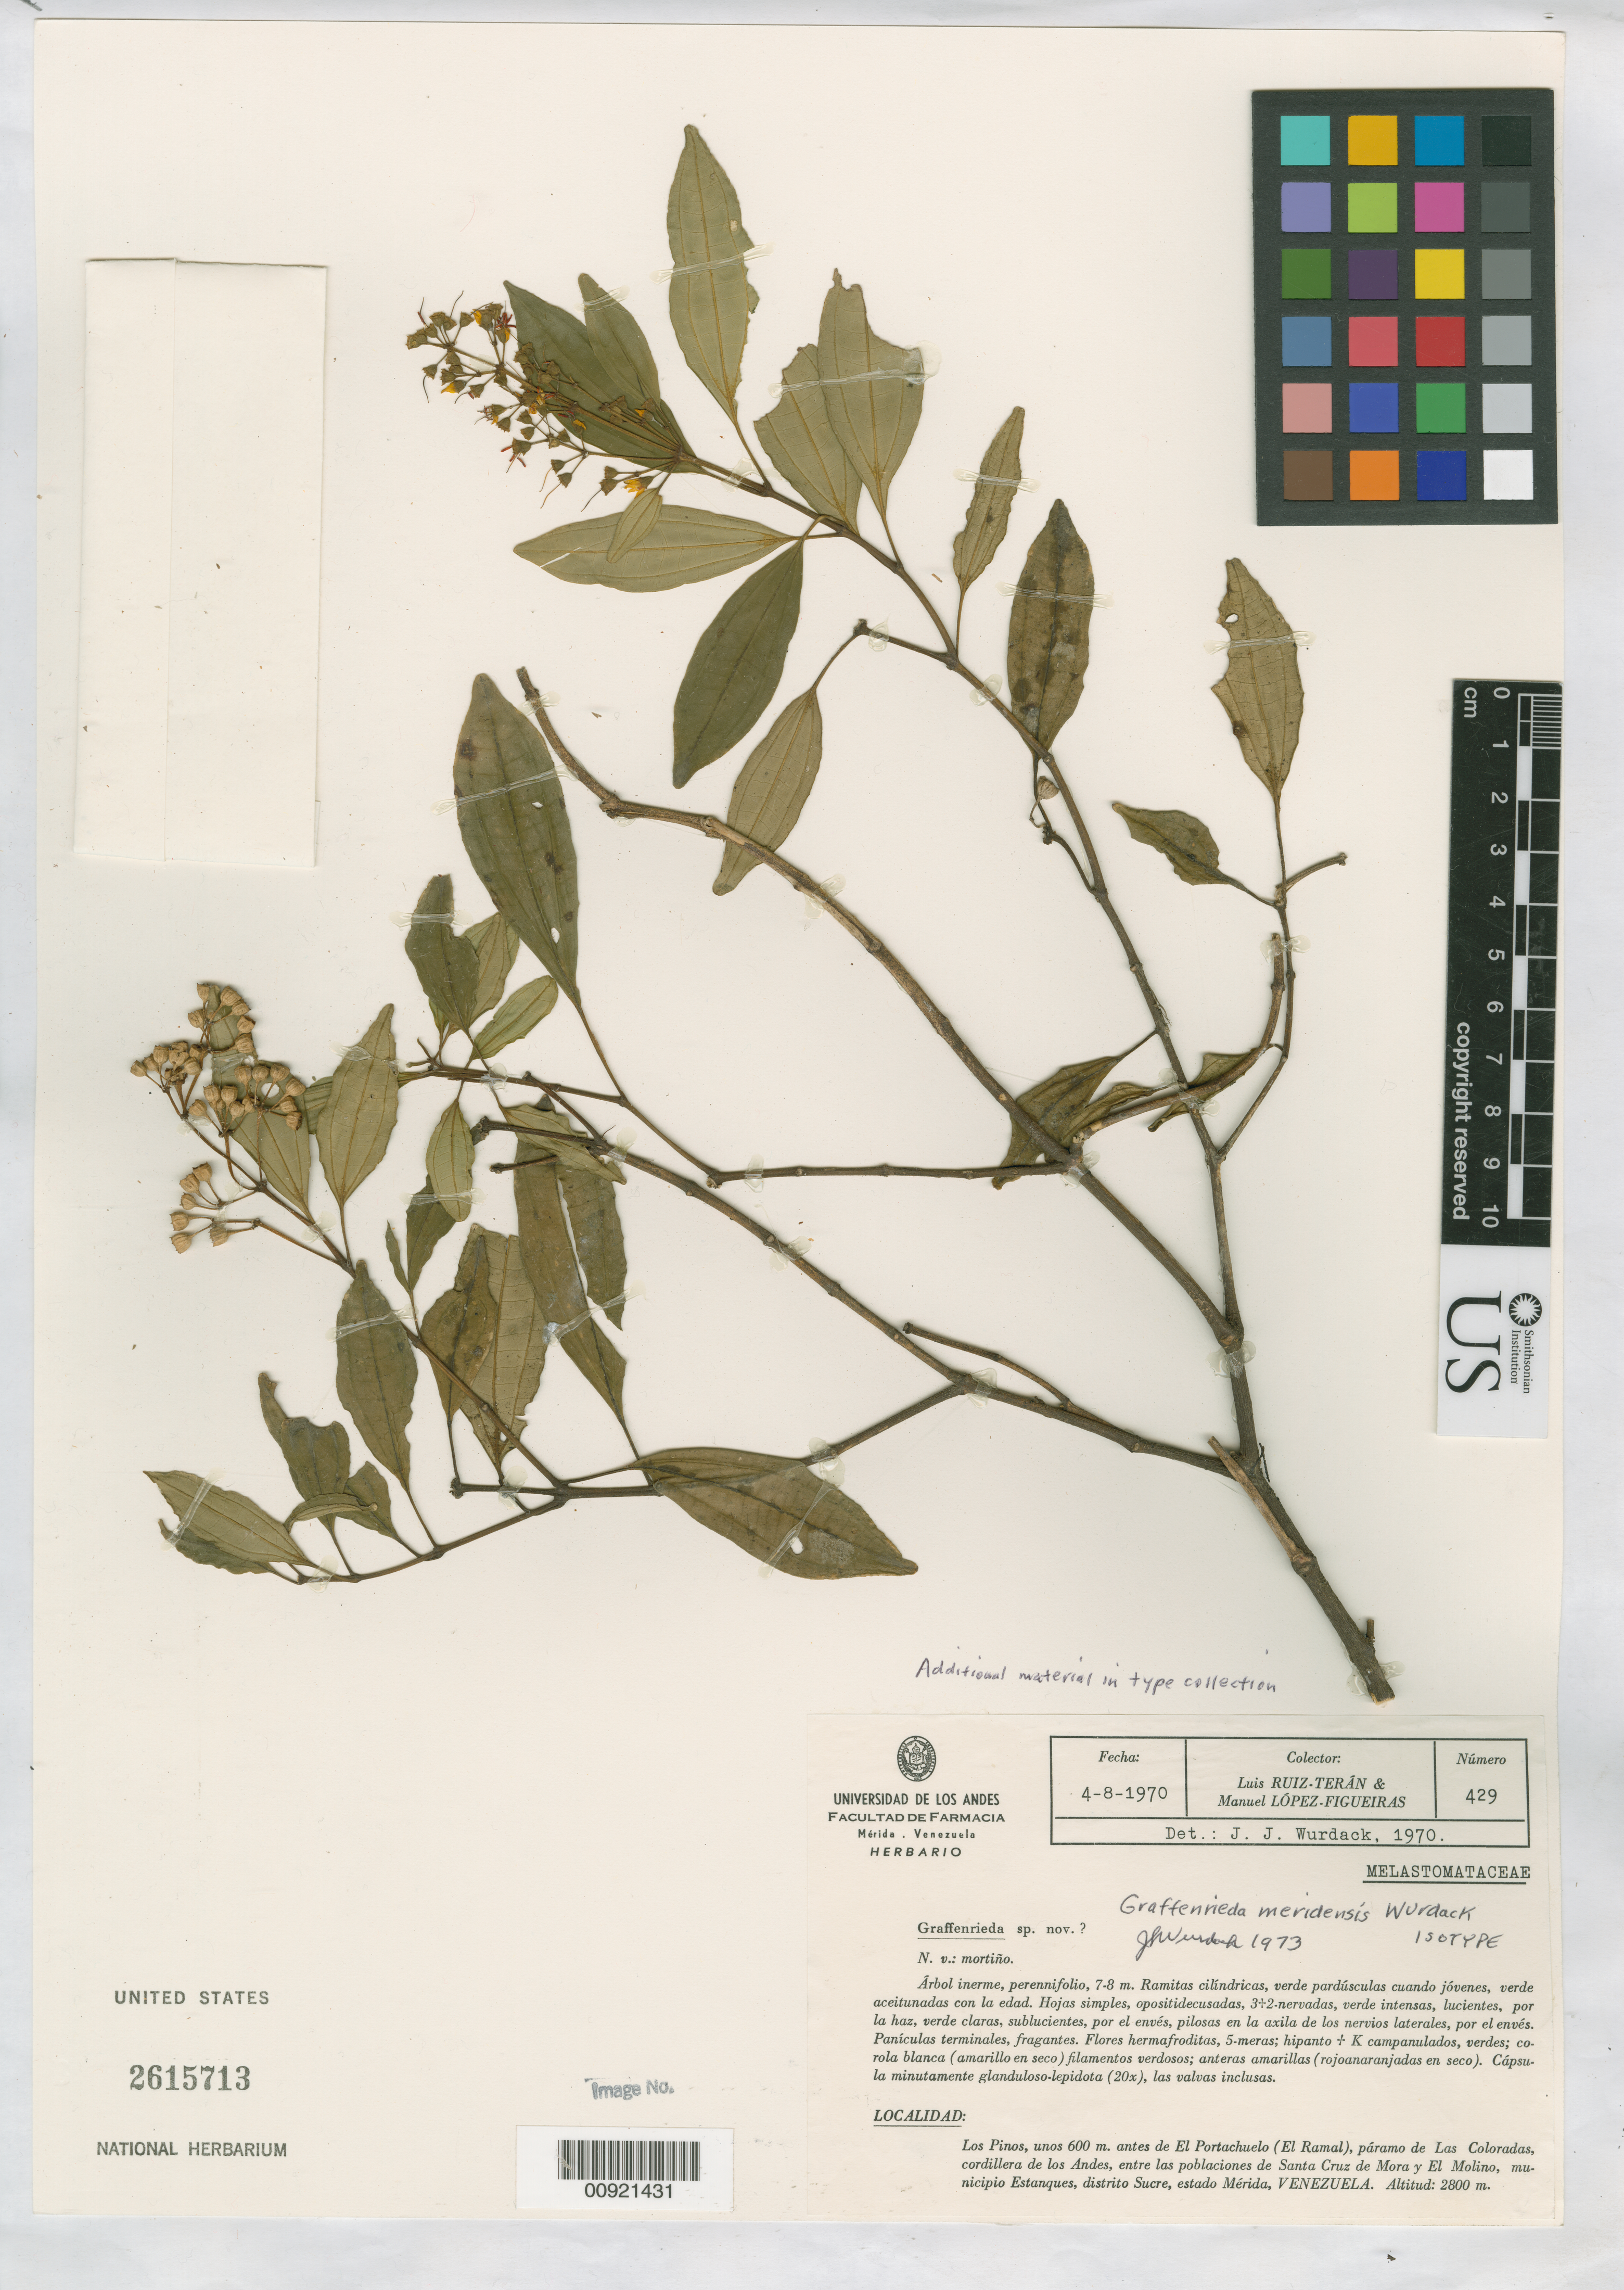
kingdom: Plantae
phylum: Tracheophyta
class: Magnoliopsida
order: Myrtales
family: Melastomataceae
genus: Graffenrieda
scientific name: Graffenrieda meridensis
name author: Wurdack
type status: Isotype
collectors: L. E. Ruíz-Terán & M. López Figueiras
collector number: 429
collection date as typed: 04 Aug 1970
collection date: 1970-08-04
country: Venezuela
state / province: Mérida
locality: Klos Pinos between Santa Gruz de Mora and El Molino.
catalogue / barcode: US 2615713